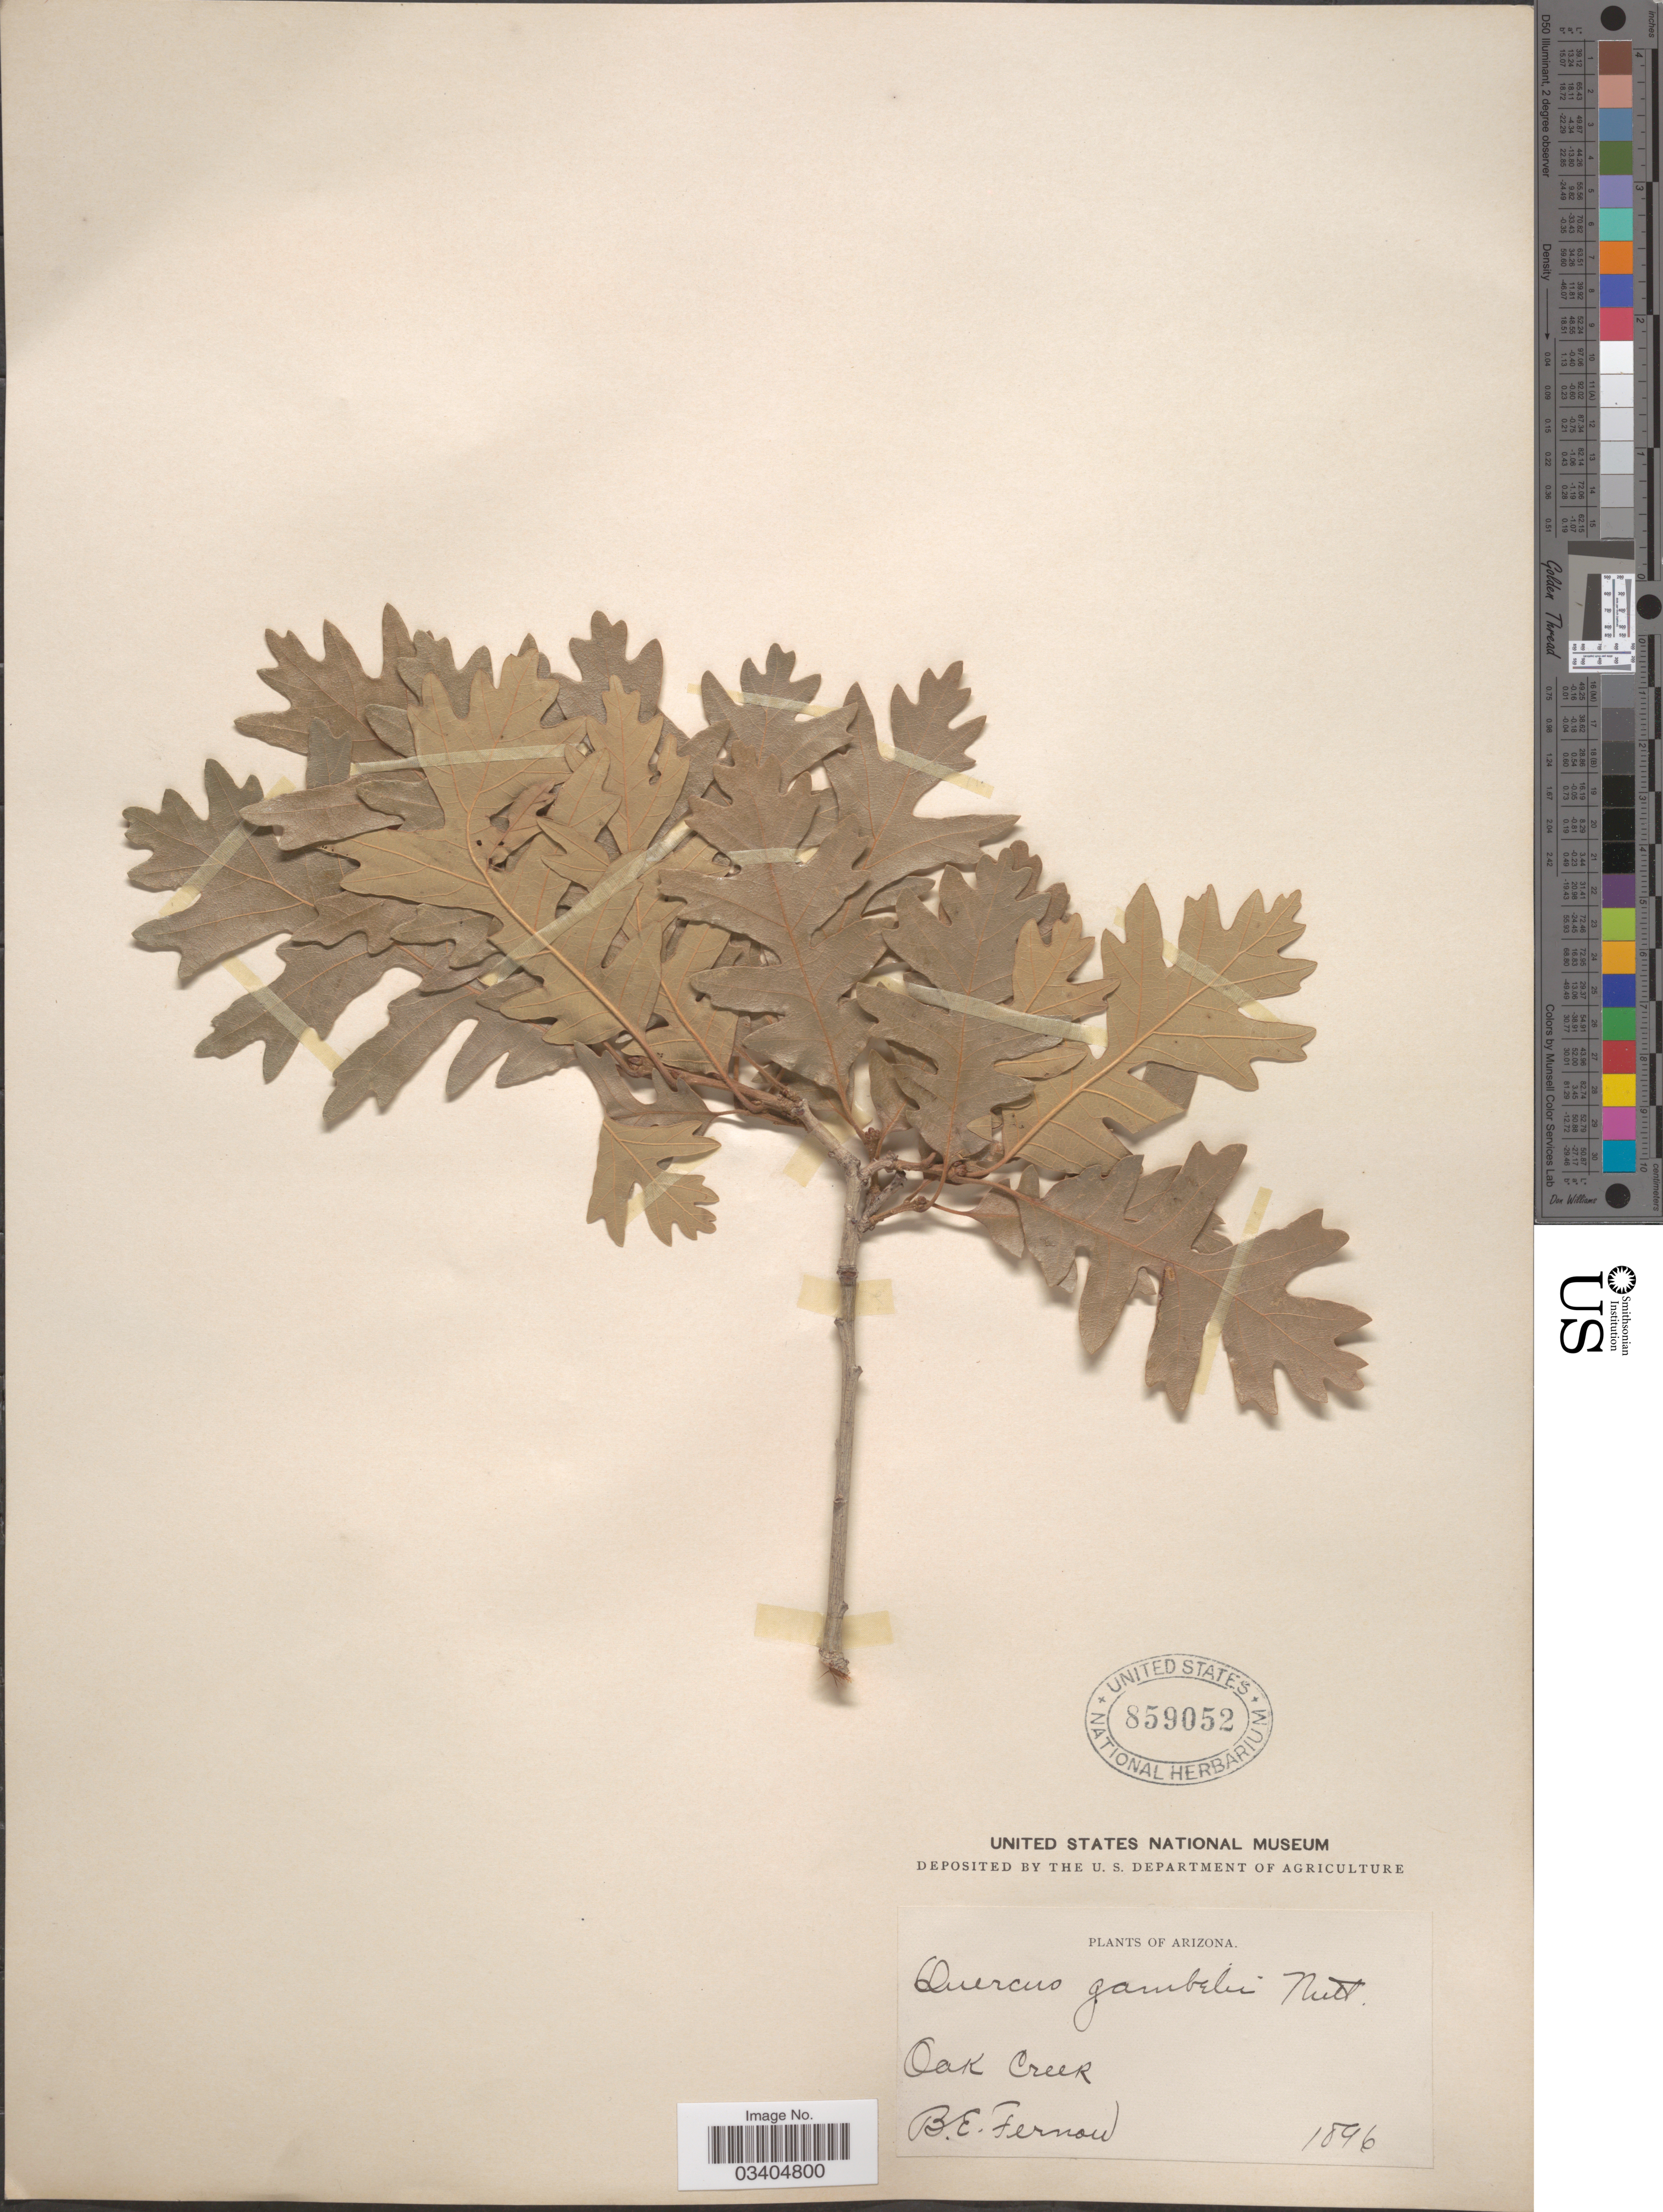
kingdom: Plantae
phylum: Tracheophyta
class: Magnoliopsida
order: Fagales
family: Fagaceae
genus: Quercus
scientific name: Quercus gambelii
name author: Nutt.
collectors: B. Fernow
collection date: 1896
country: United States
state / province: Arizona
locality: Oak Creek.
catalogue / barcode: US 859052